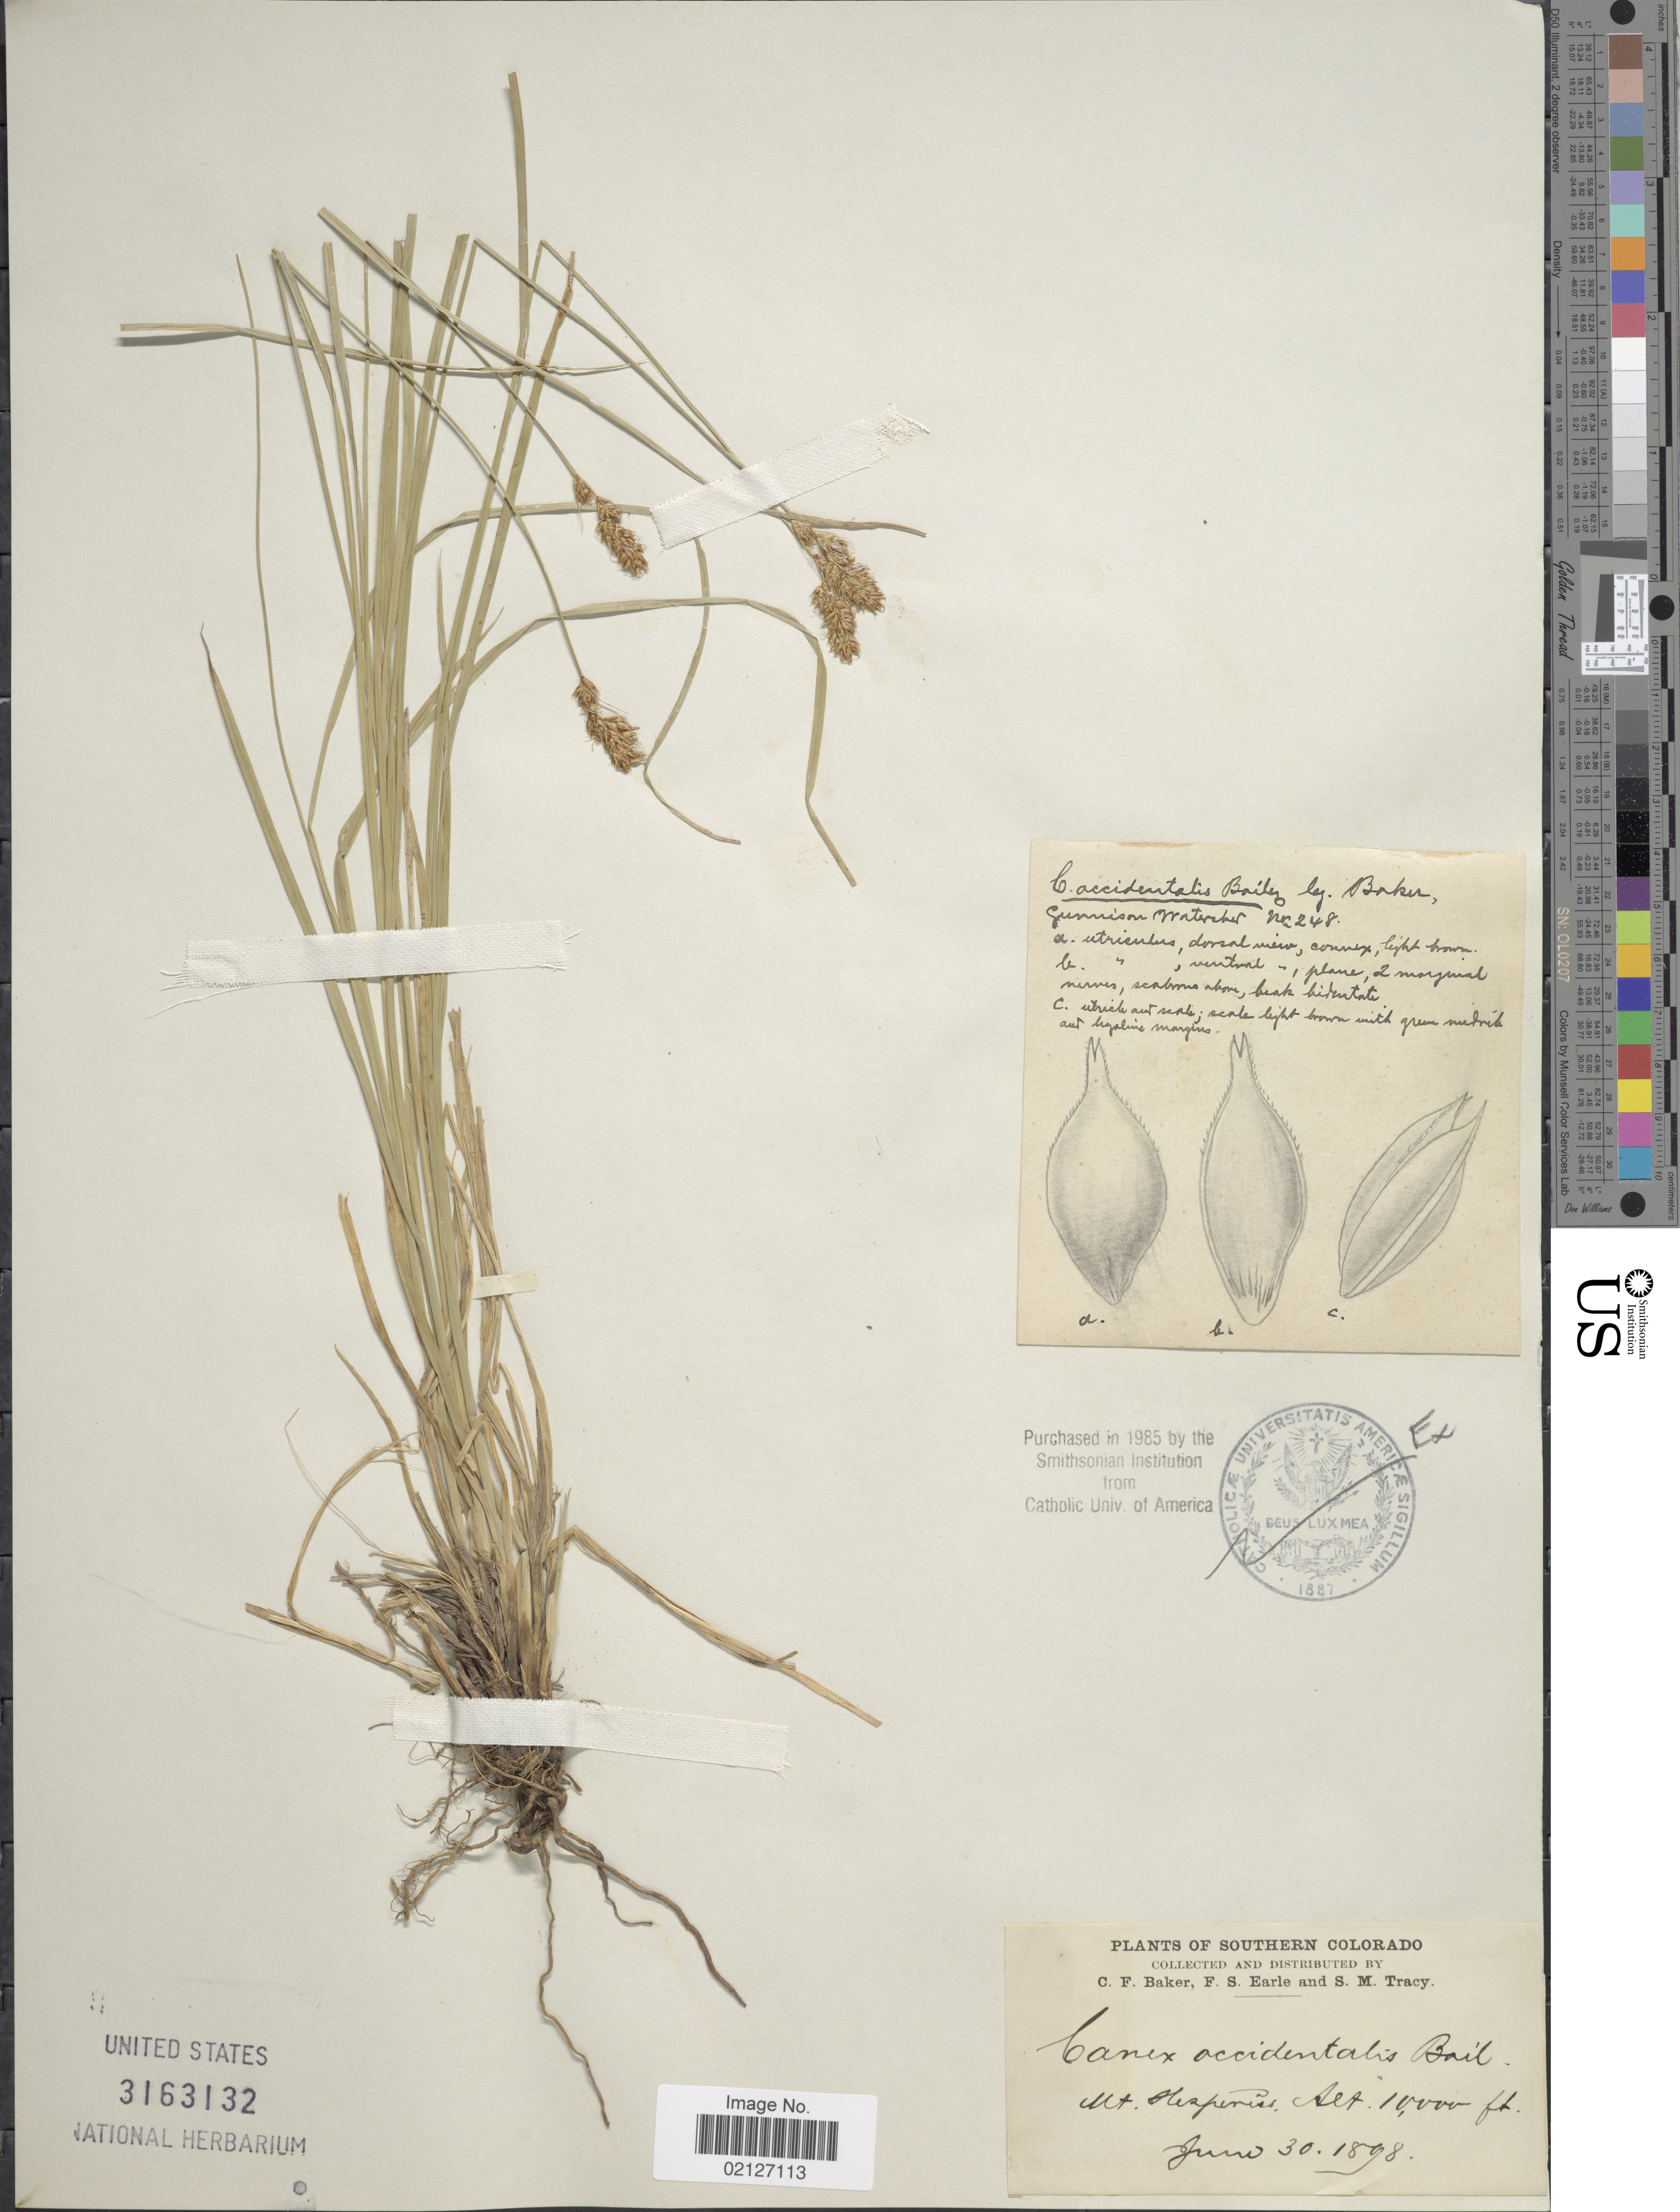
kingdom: Plantae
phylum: Tracheophyta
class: Liliopsida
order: Poales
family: Cyperaceae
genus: Carex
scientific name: Carex occidentalis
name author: L.H. Bailey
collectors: C. F. Baker, F. S. Earle & S. M. Tracy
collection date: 1898-06-30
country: United States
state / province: Colorado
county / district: Montezuma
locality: Mt. Hesperiss.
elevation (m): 3048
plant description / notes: Corrected "Hesperus Mountain" to "Mt. Hesperiss."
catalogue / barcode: US 3163132